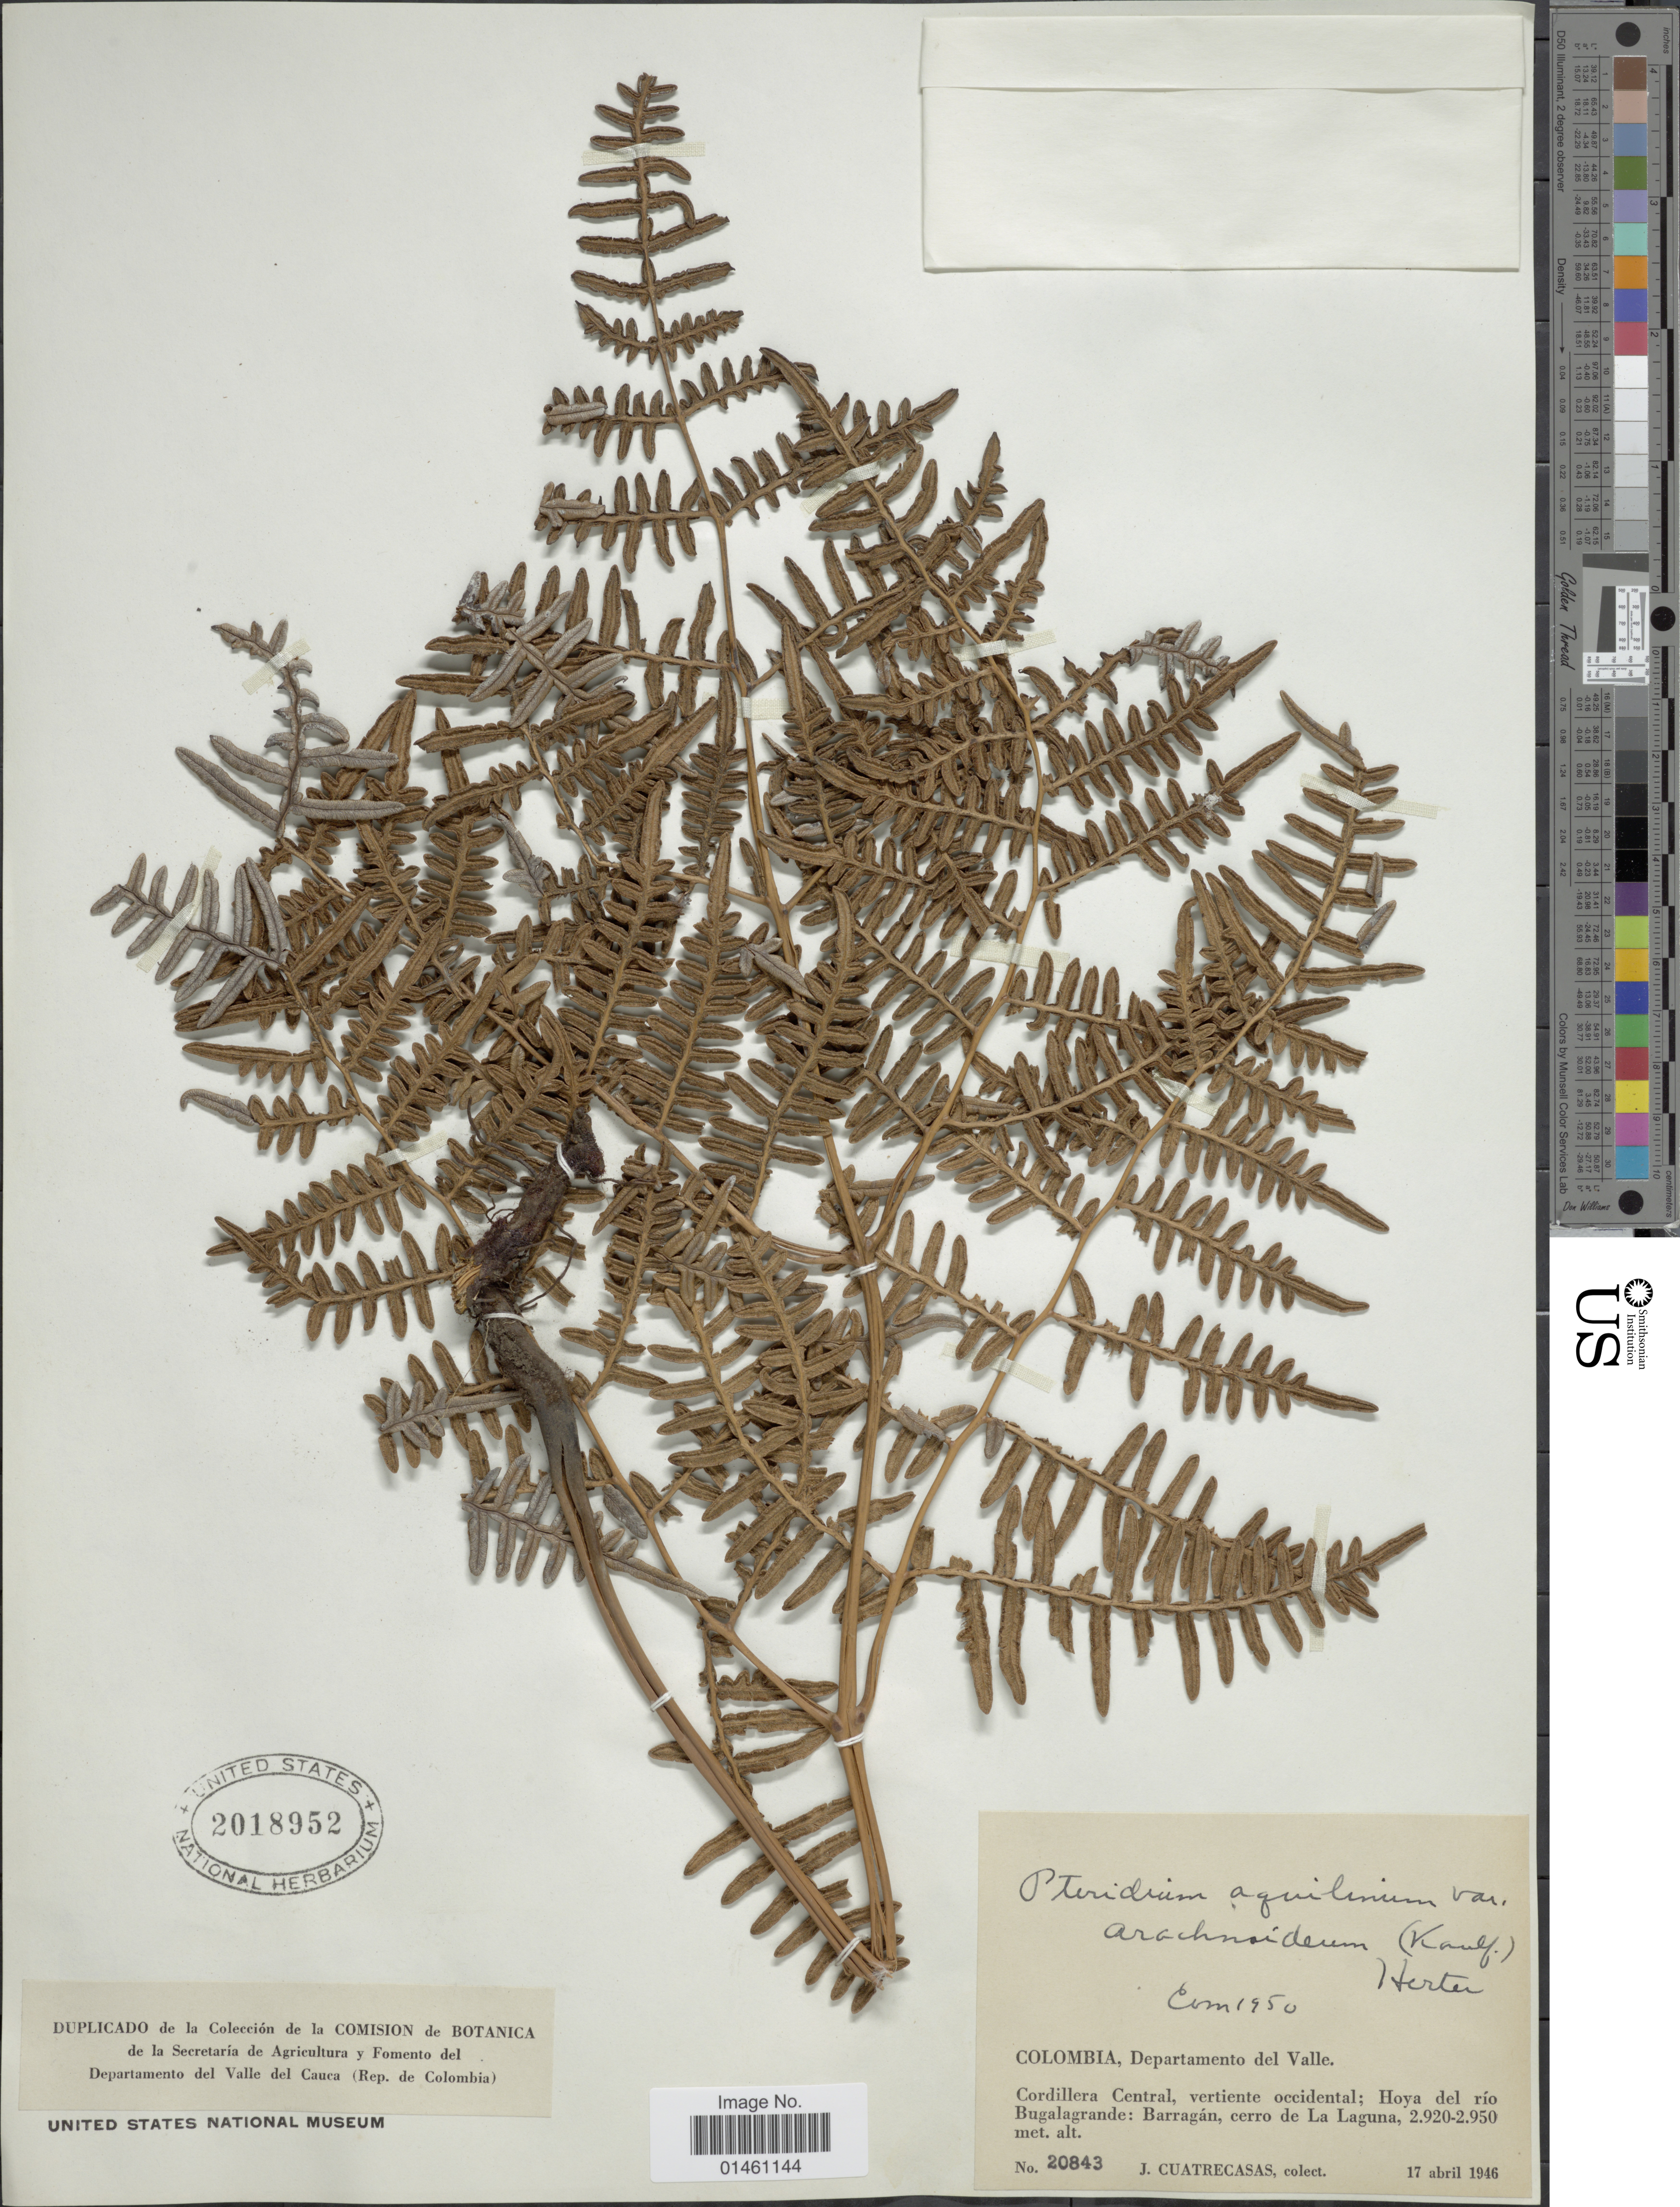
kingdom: Plantae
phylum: Tracheophyta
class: Polypodiopsida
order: Polypodiales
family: Dennstaedtiaceae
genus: Pteridium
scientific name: Pteridium aquilinum var. arachnoideum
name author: (Kaulf.) Herter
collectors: J. Cuatrecasas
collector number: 20843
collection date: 1946-04-17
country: Colombia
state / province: Valle del Cauca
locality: Colombia, Departamento del Valle, Cordillera Central, vertiente occidental; Hoya del rio Bugalagrande: Barragán, cerro de La Laguna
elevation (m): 2920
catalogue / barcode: US 2018952